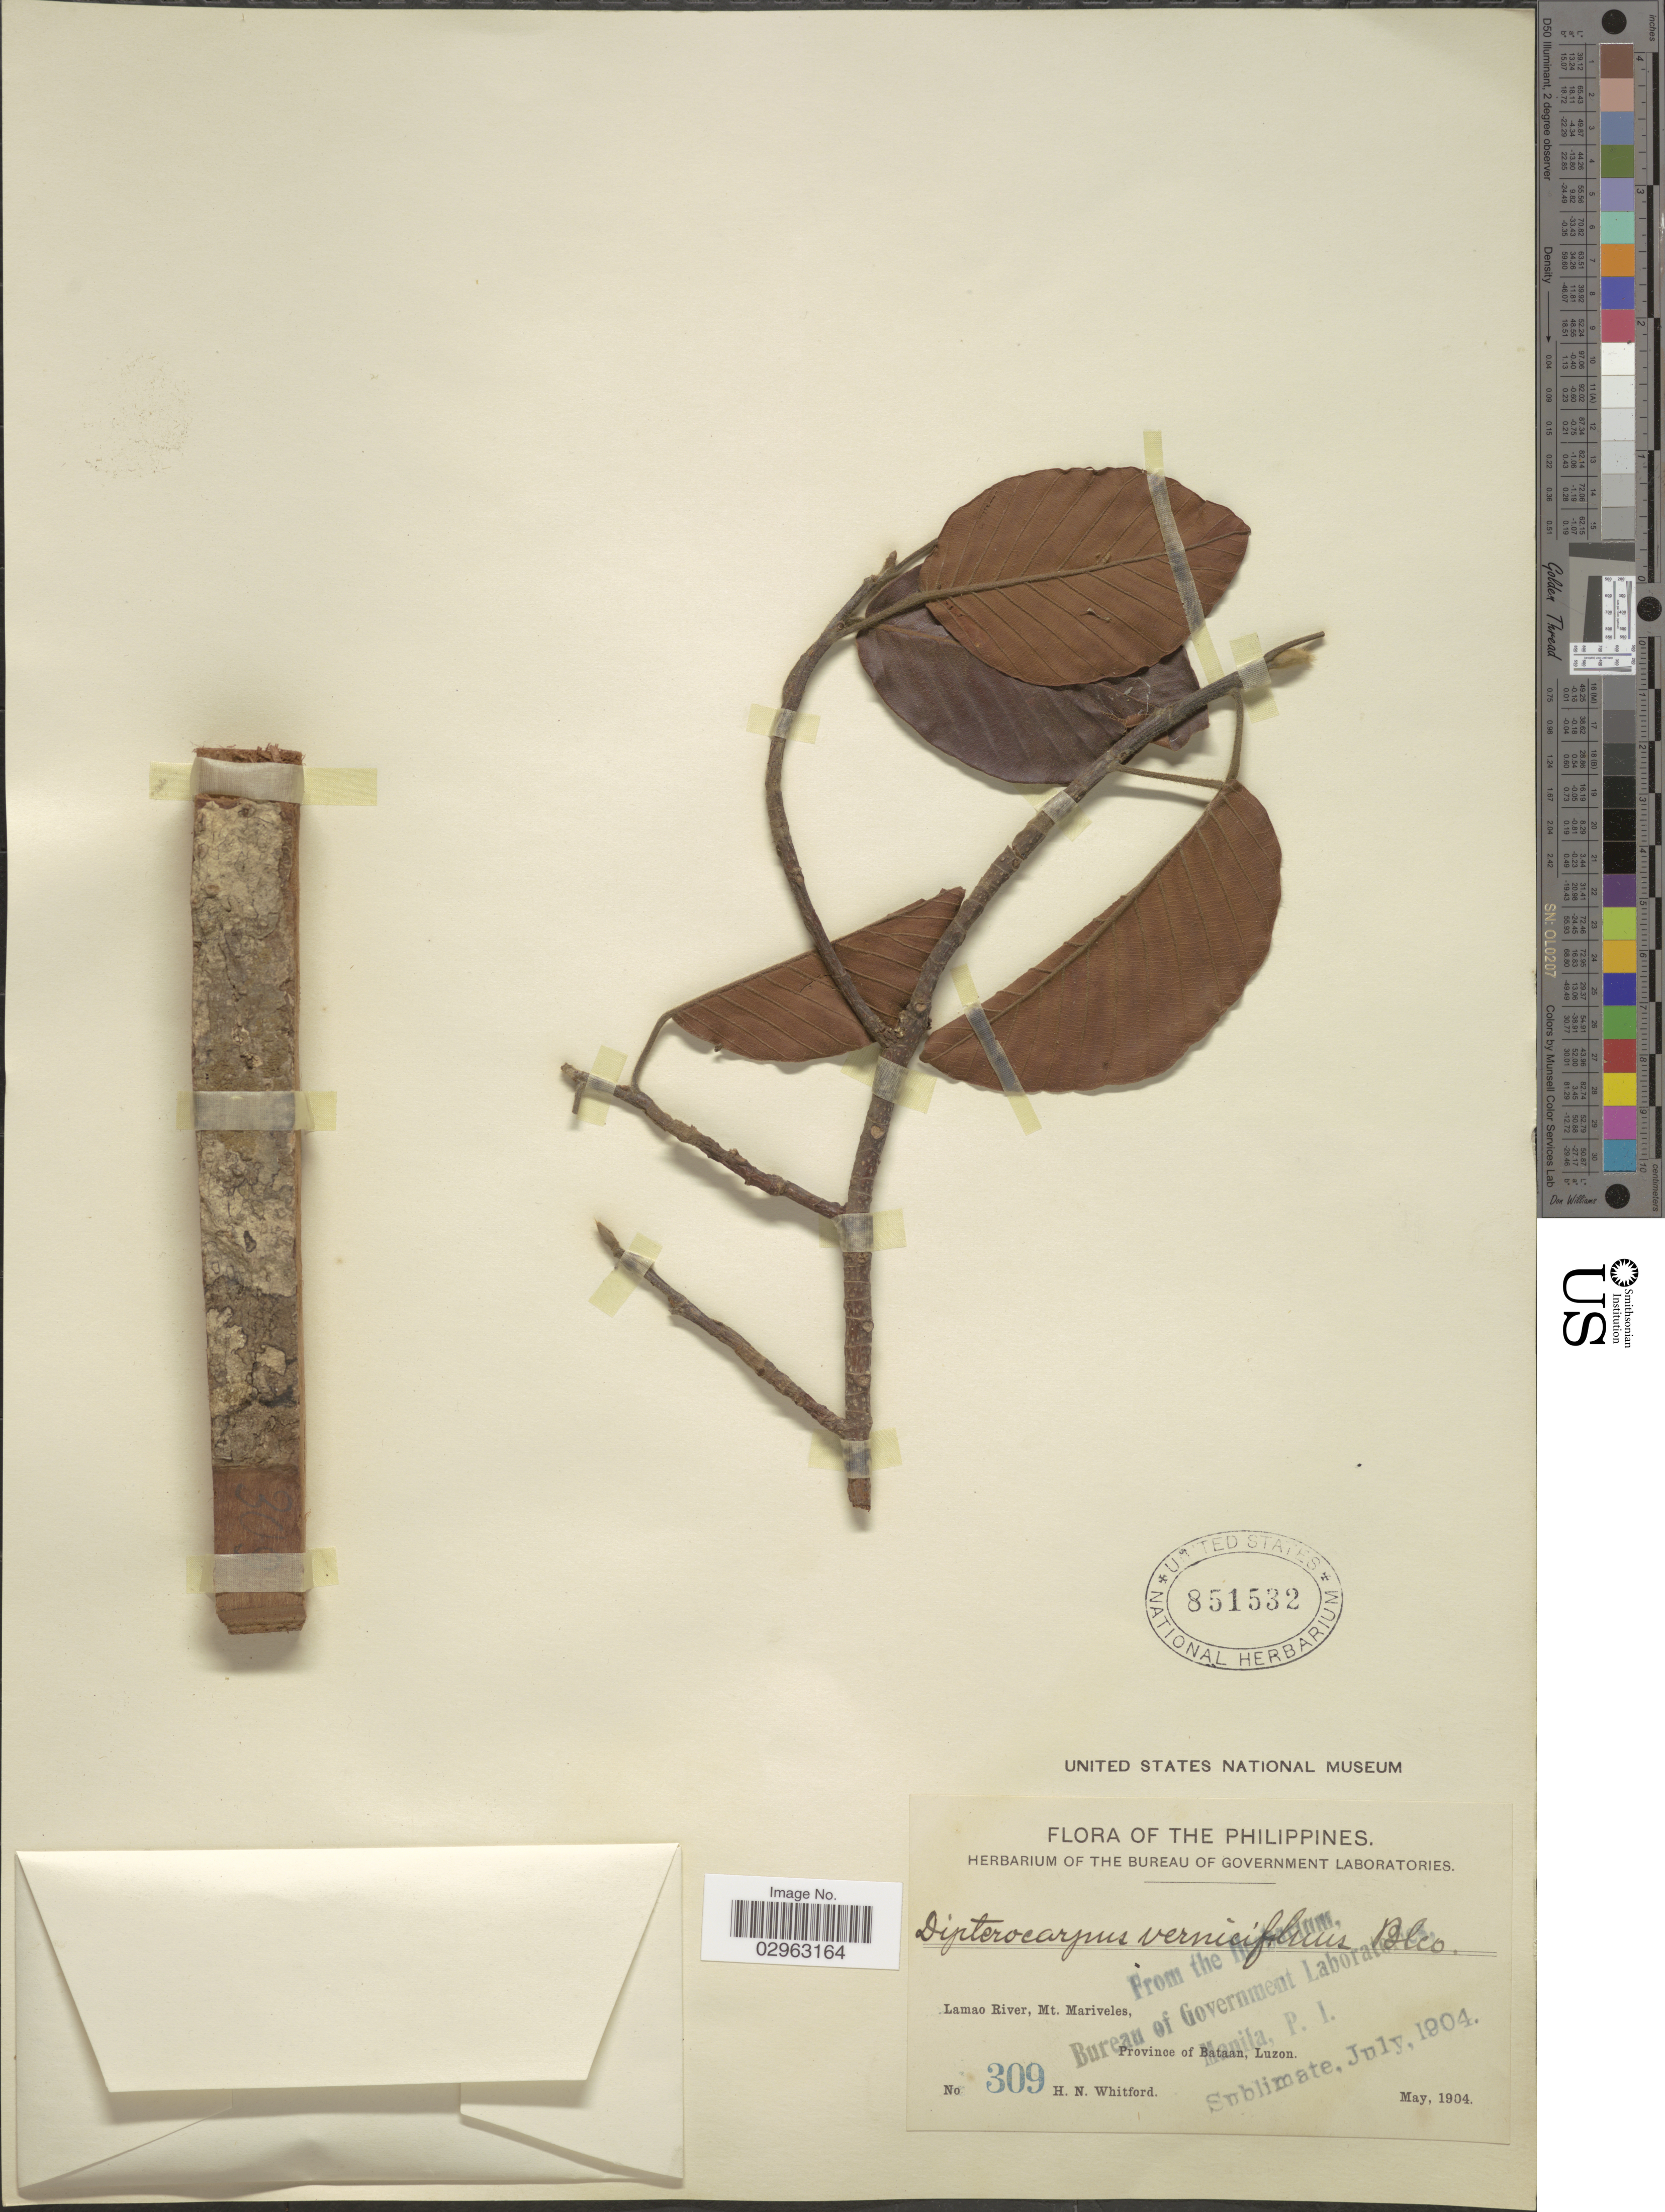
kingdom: Plantae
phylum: Tracheophyta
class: Magnoliopsida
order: Malvales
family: Dipterocarpaceae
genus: Dipterocarpus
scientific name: Dipterocarpus vernicifluus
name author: Blanco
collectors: H. N. Whitford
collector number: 309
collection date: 1904-05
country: Philippines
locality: Lamao River, Mt. Mariveles, Province of Bataan, Luzon.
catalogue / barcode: US 851532